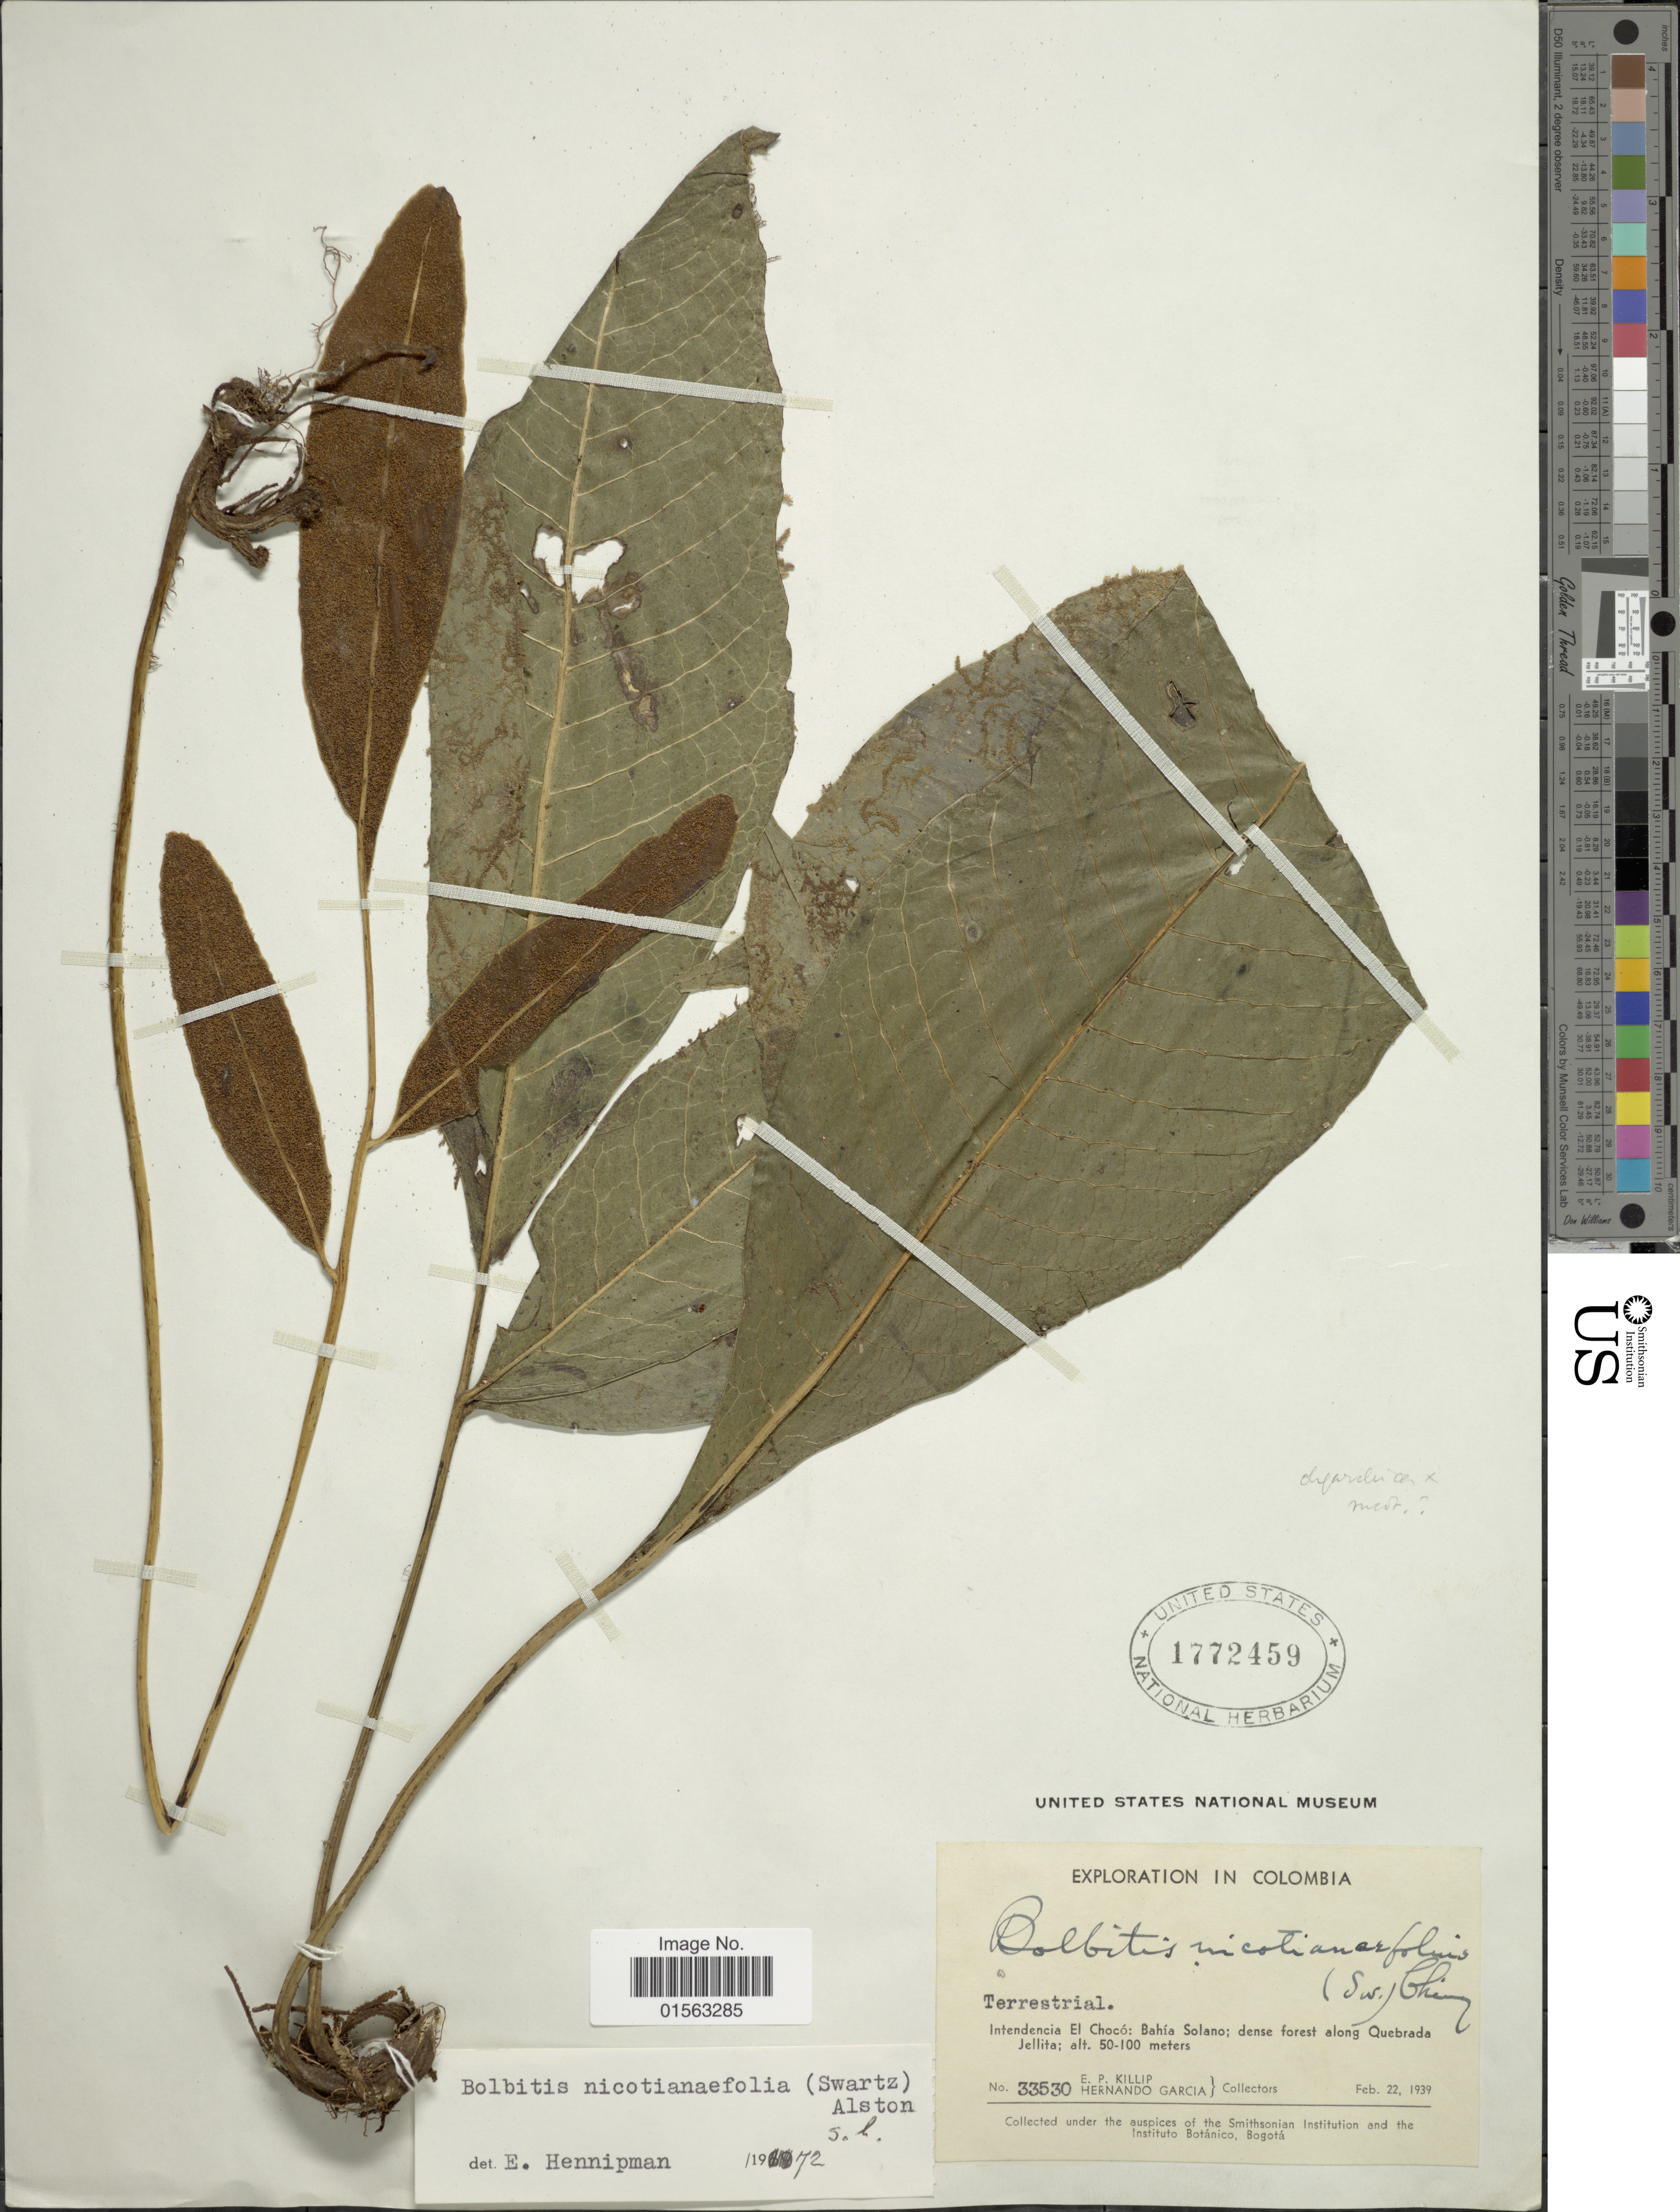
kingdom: Plantae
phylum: Tracheophyta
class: Polypodiopsida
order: Polypodiales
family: Dryopteridaceae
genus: Mickelia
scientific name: Mickelia nicotianifolia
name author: (Sw.) R.C. Moran et al.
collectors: E. P. Killip & H. Garcia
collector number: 33530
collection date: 1939-02-22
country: Colombia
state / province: Chocó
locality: Terrestrial, Intendencia El Chocó: Bahía Solano; dense forest along Quebrada Jellita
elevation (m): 50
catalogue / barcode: US 1772459